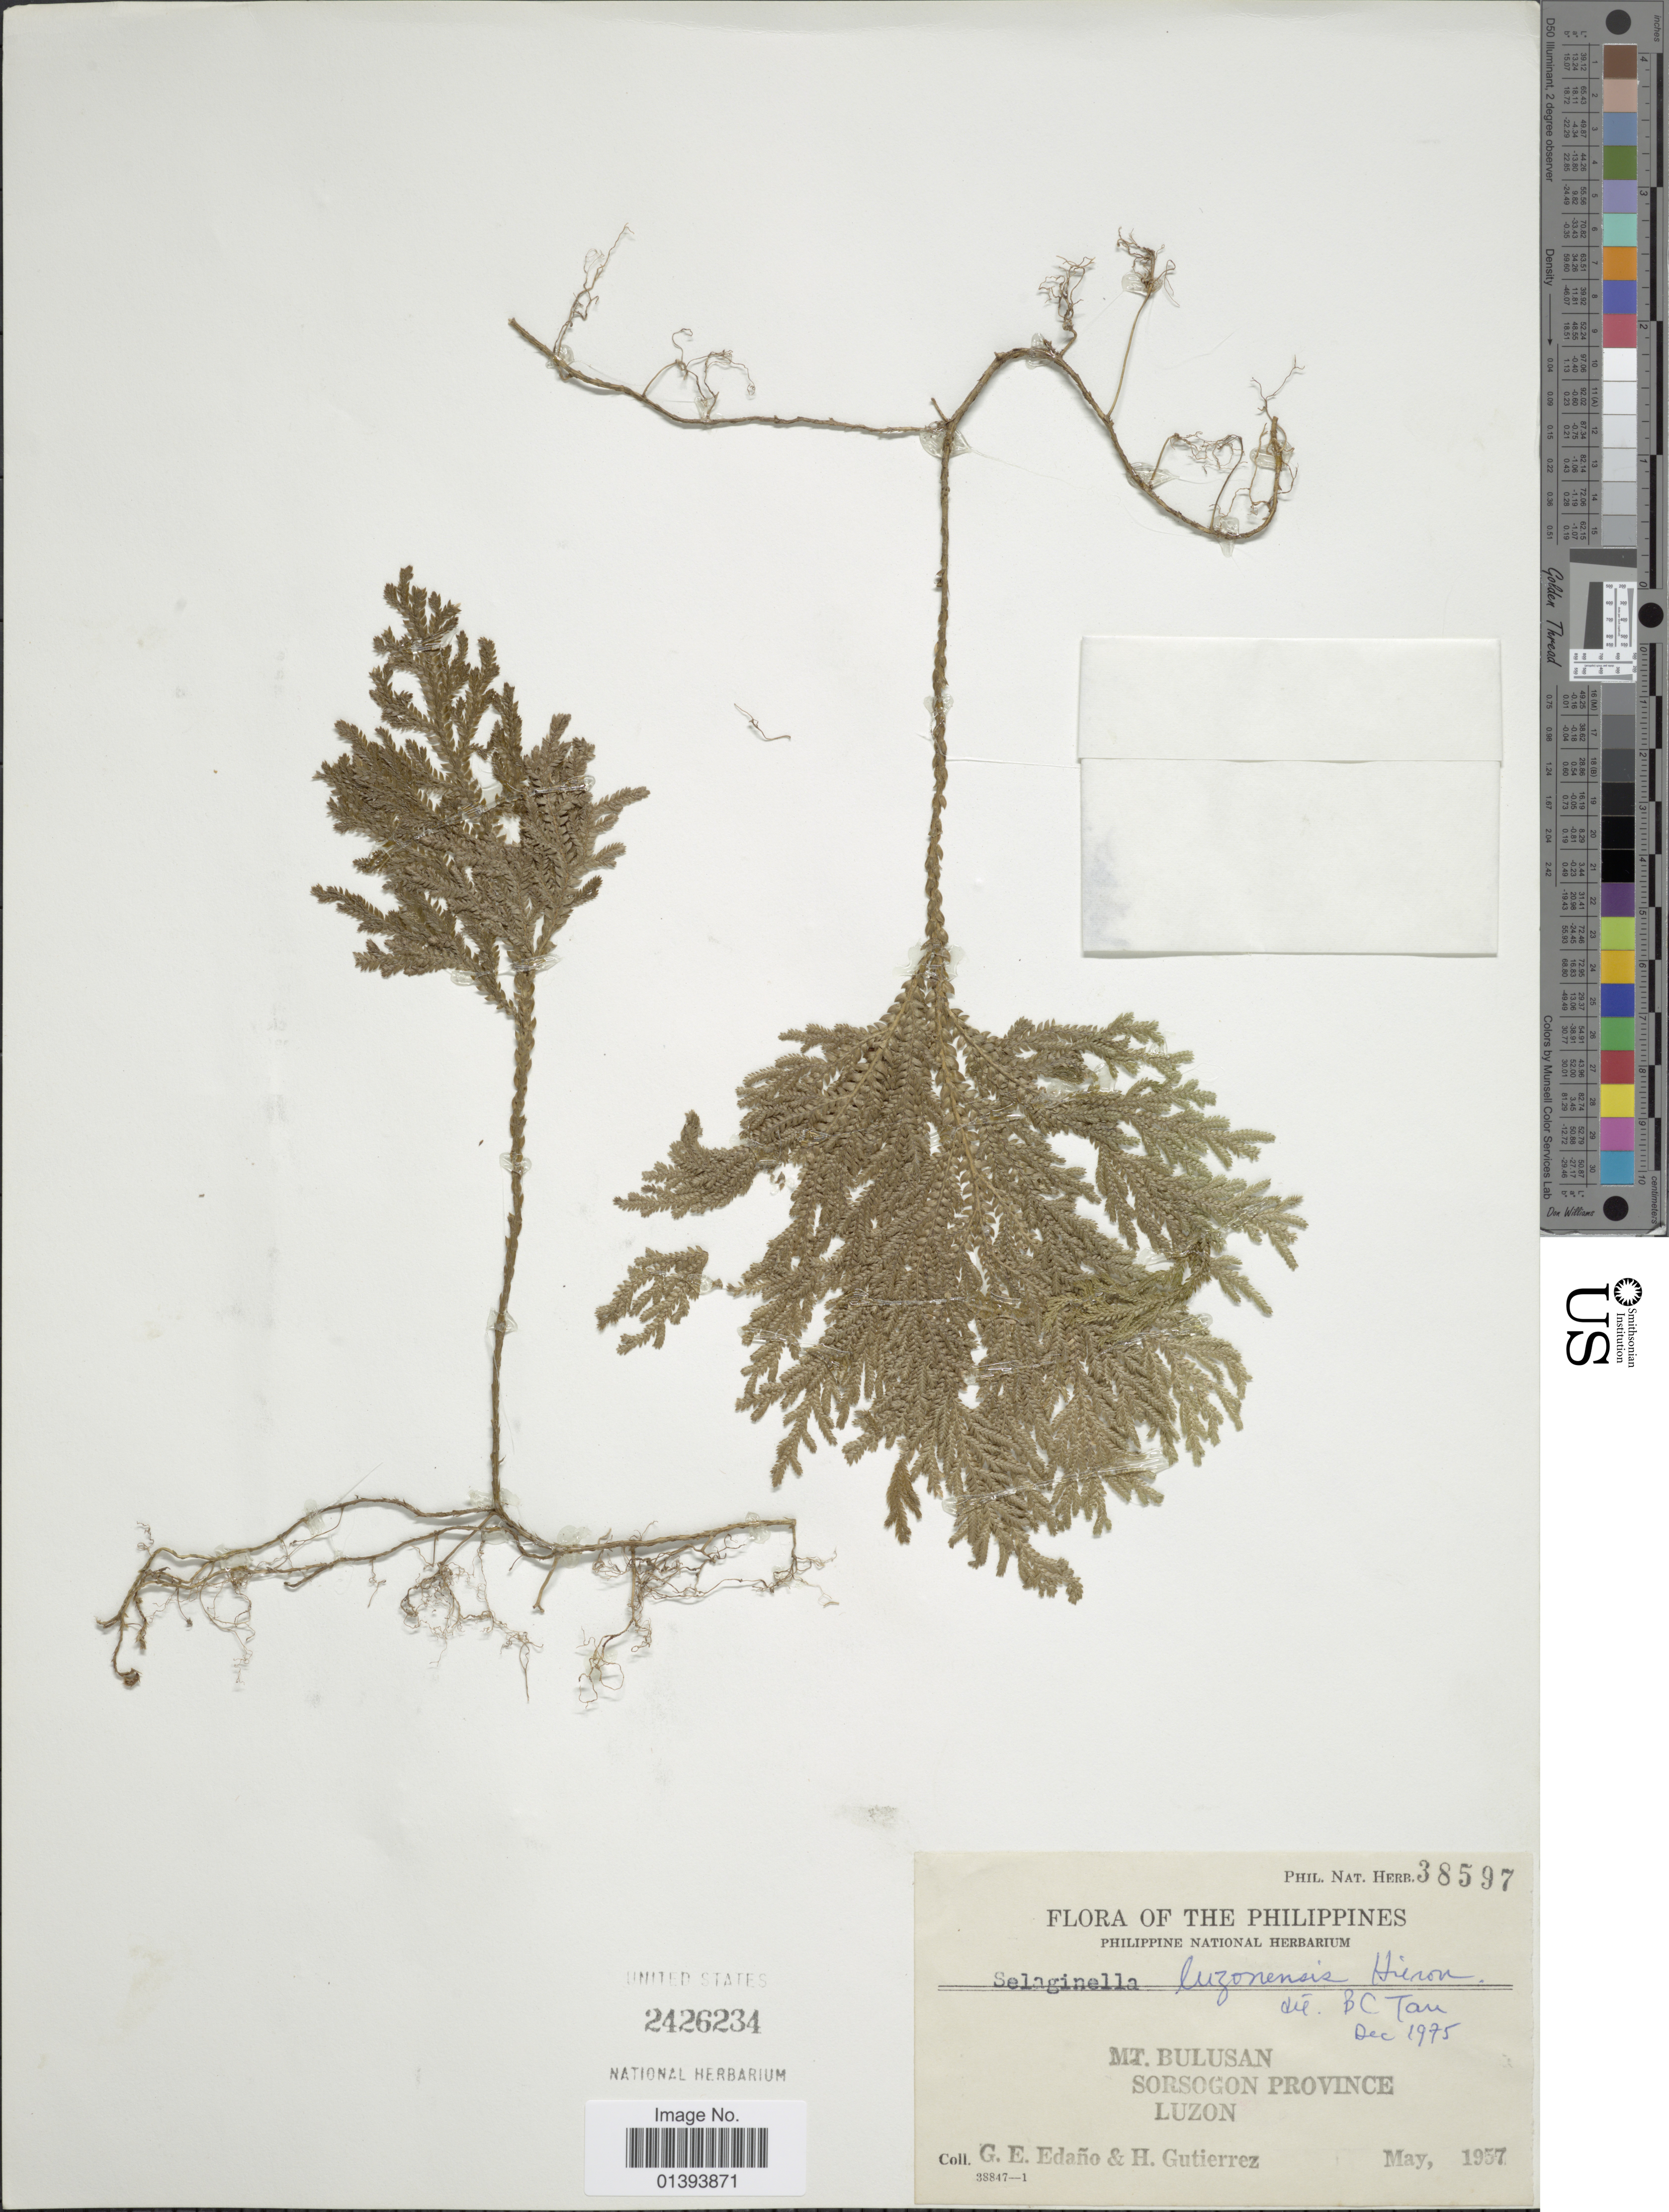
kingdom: Plantae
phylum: Tracheophyta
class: Lycopodiopsida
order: Selaginellales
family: Selaginellaceae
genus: Selaginella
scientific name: Selaginella luzonensis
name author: Hieron.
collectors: G. E. Edaño & H. Gutierrez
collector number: Phil. Nat. Herb. 38597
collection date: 1957-05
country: Philippines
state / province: Central Luzon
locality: Mt. Bulusan, Sorsogon province, Luzon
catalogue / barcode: US 2426234